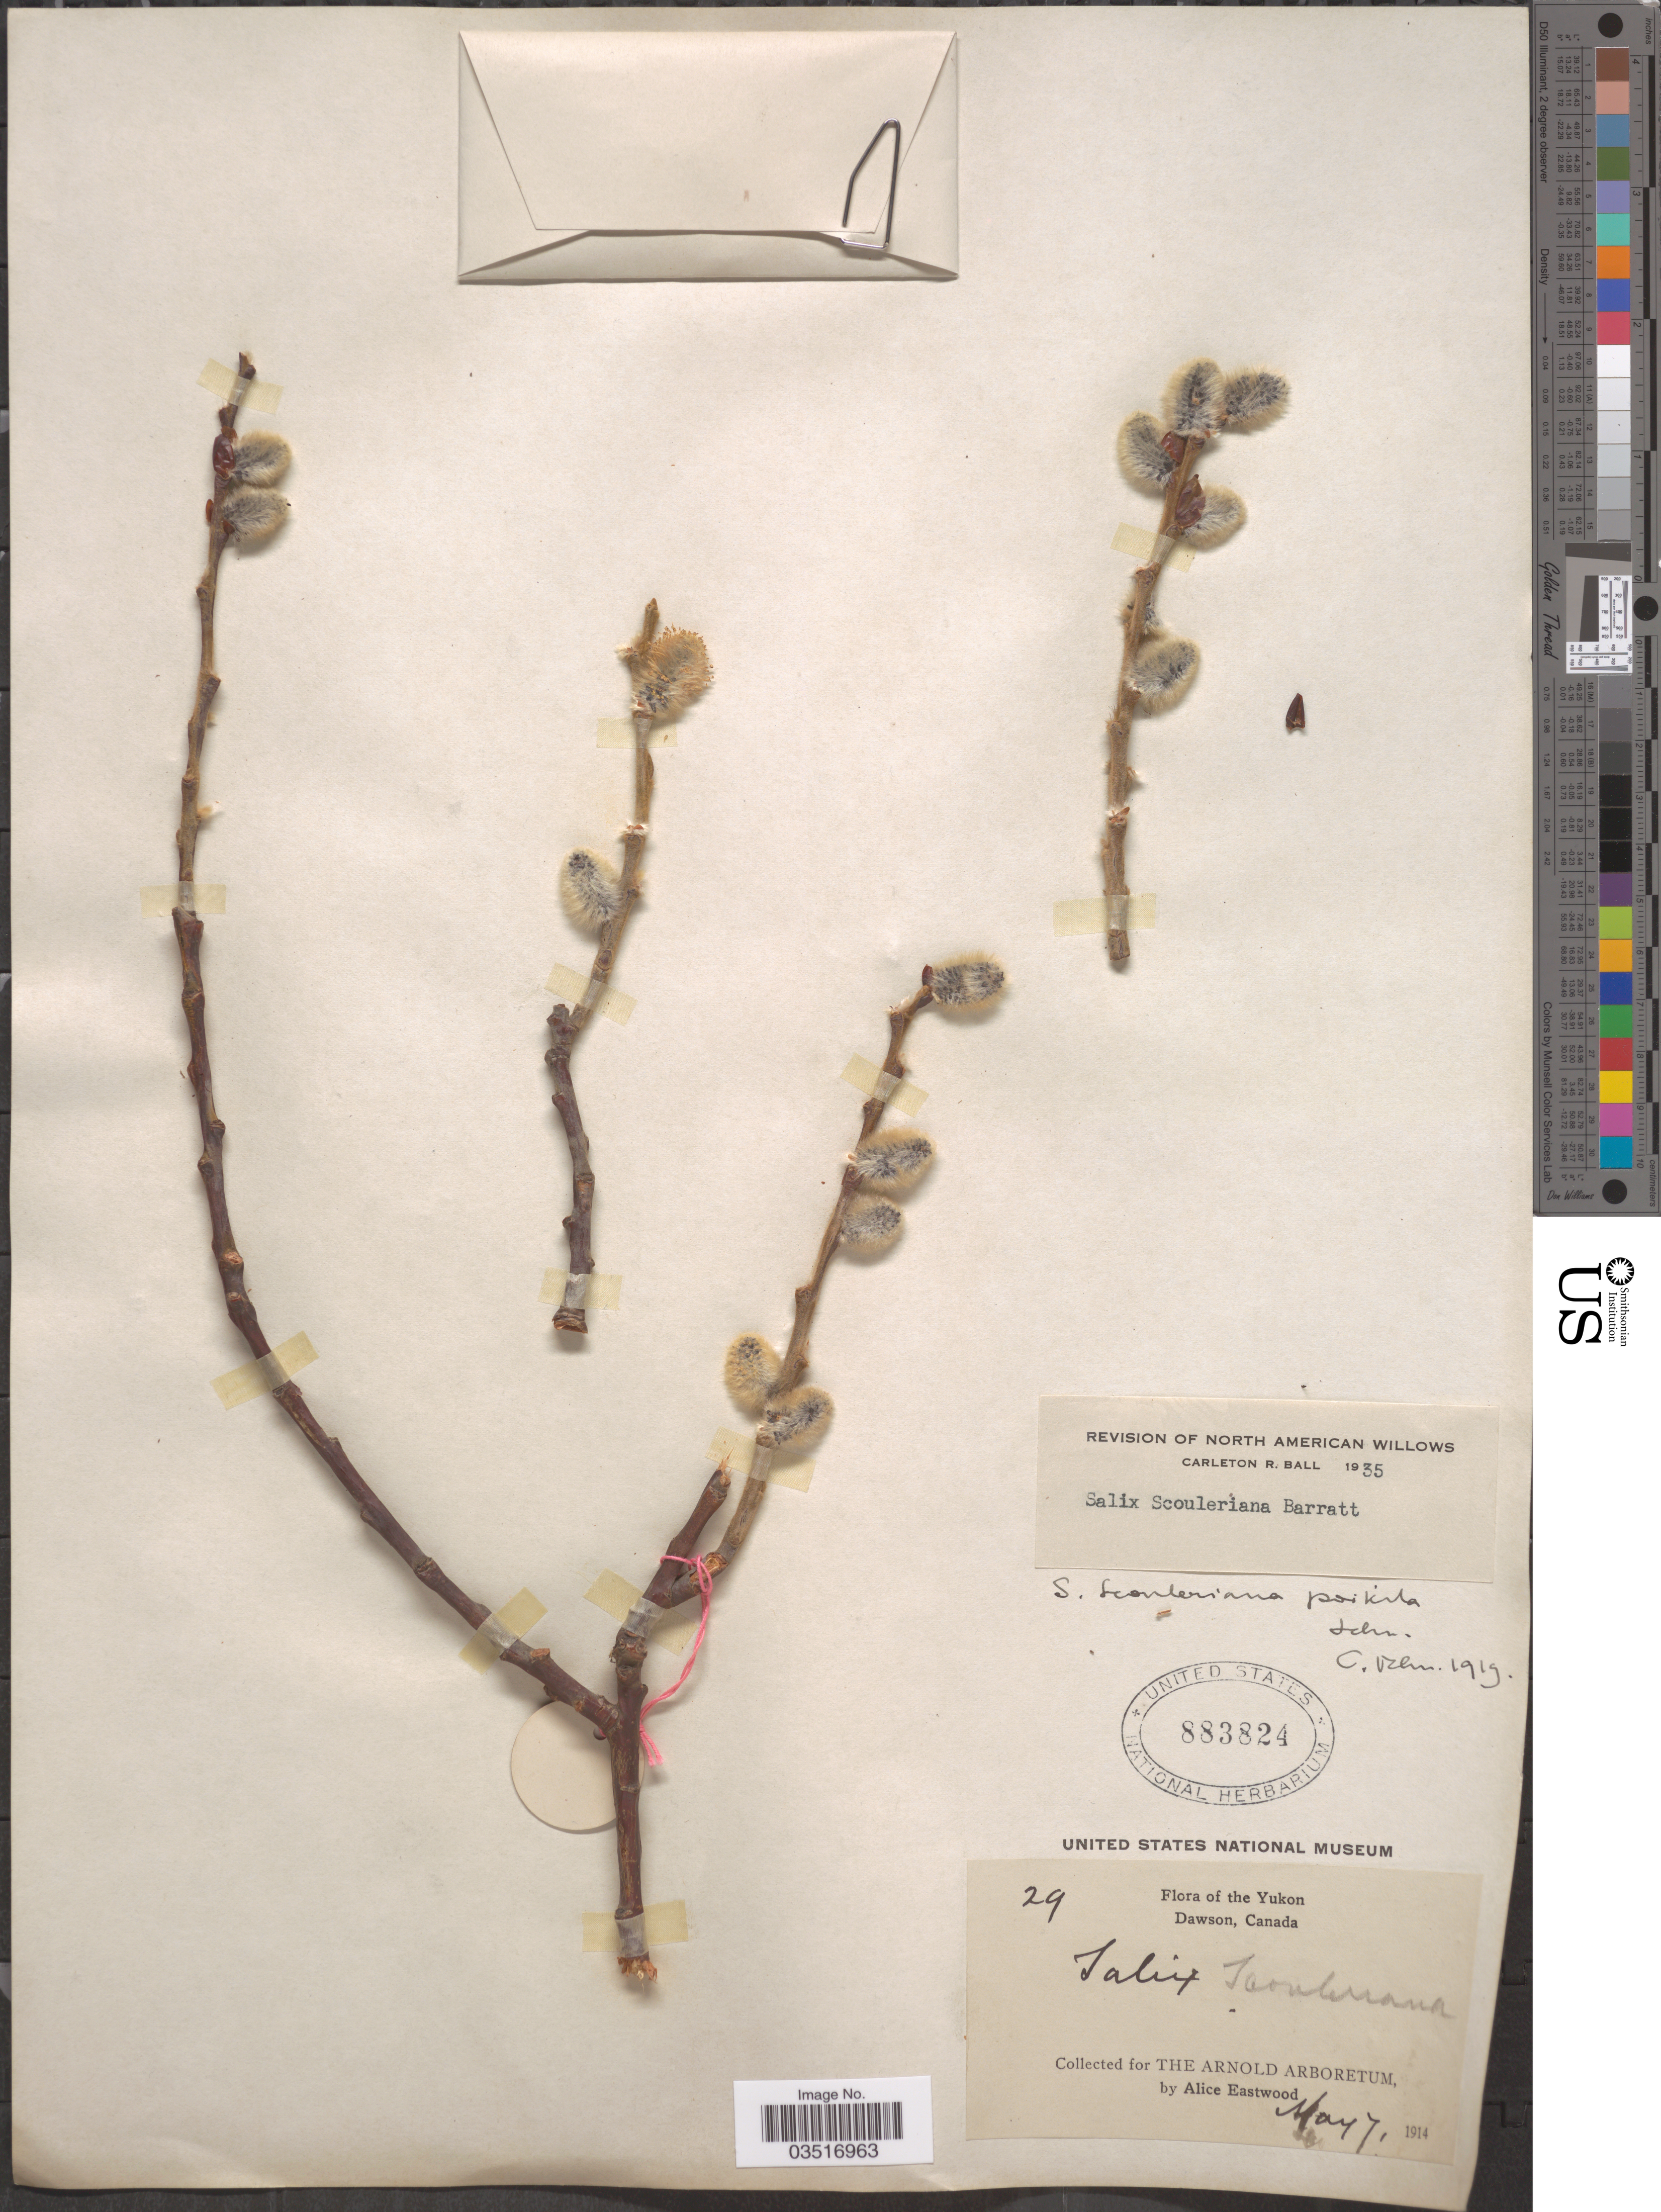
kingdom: Plantae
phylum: Tracheophyta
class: Magnoliopsida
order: Malpighiales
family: Salicaceae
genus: Salix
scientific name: Salix scouleriana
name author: Barratt ex Hook.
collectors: A. Eastwood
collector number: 29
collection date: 1914-05-07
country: Canada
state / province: Yukon Territory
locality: Yukon. Dawson.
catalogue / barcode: US 883824